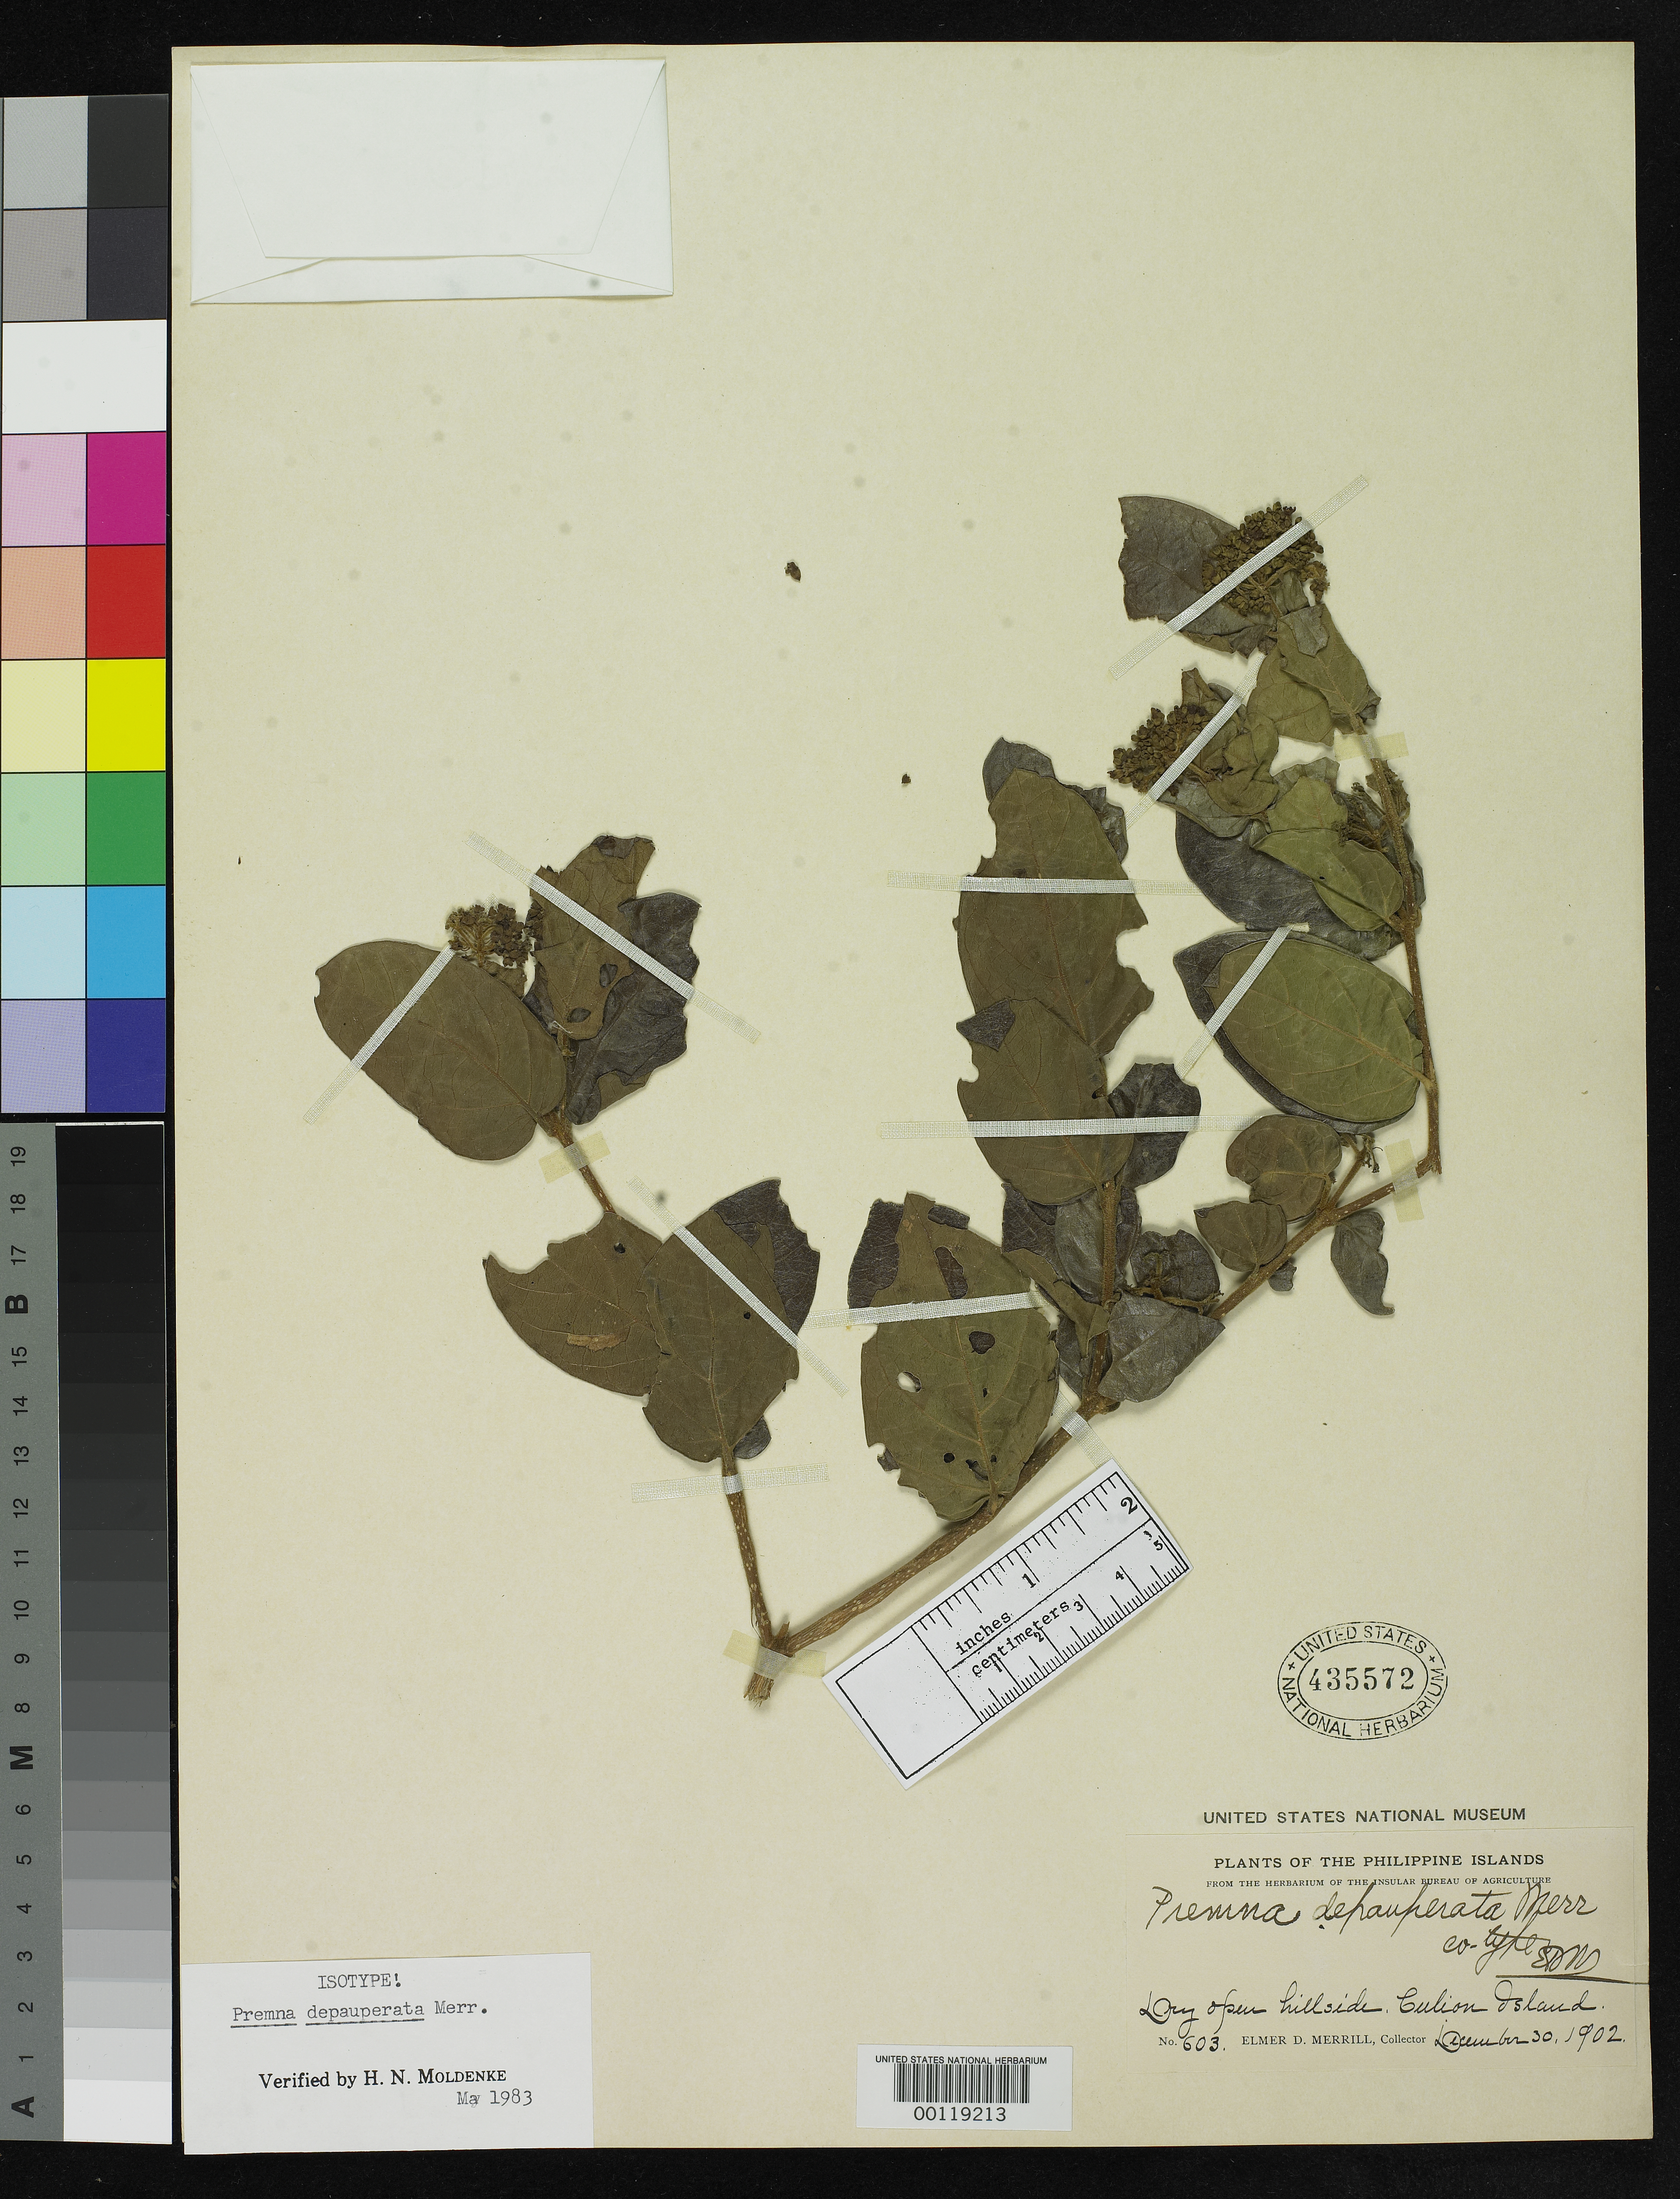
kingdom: Plantae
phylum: Tracheophyta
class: Magnoliopsida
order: Lamiales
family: Lamiaceae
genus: Premna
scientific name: Premna depauperata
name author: Merr.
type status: Isotype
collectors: E. D. Merrill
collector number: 603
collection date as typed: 30 Dec 1902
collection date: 1902-12-30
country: Philippines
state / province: Mimaropa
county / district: Palawan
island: Culion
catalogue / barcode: US 435572